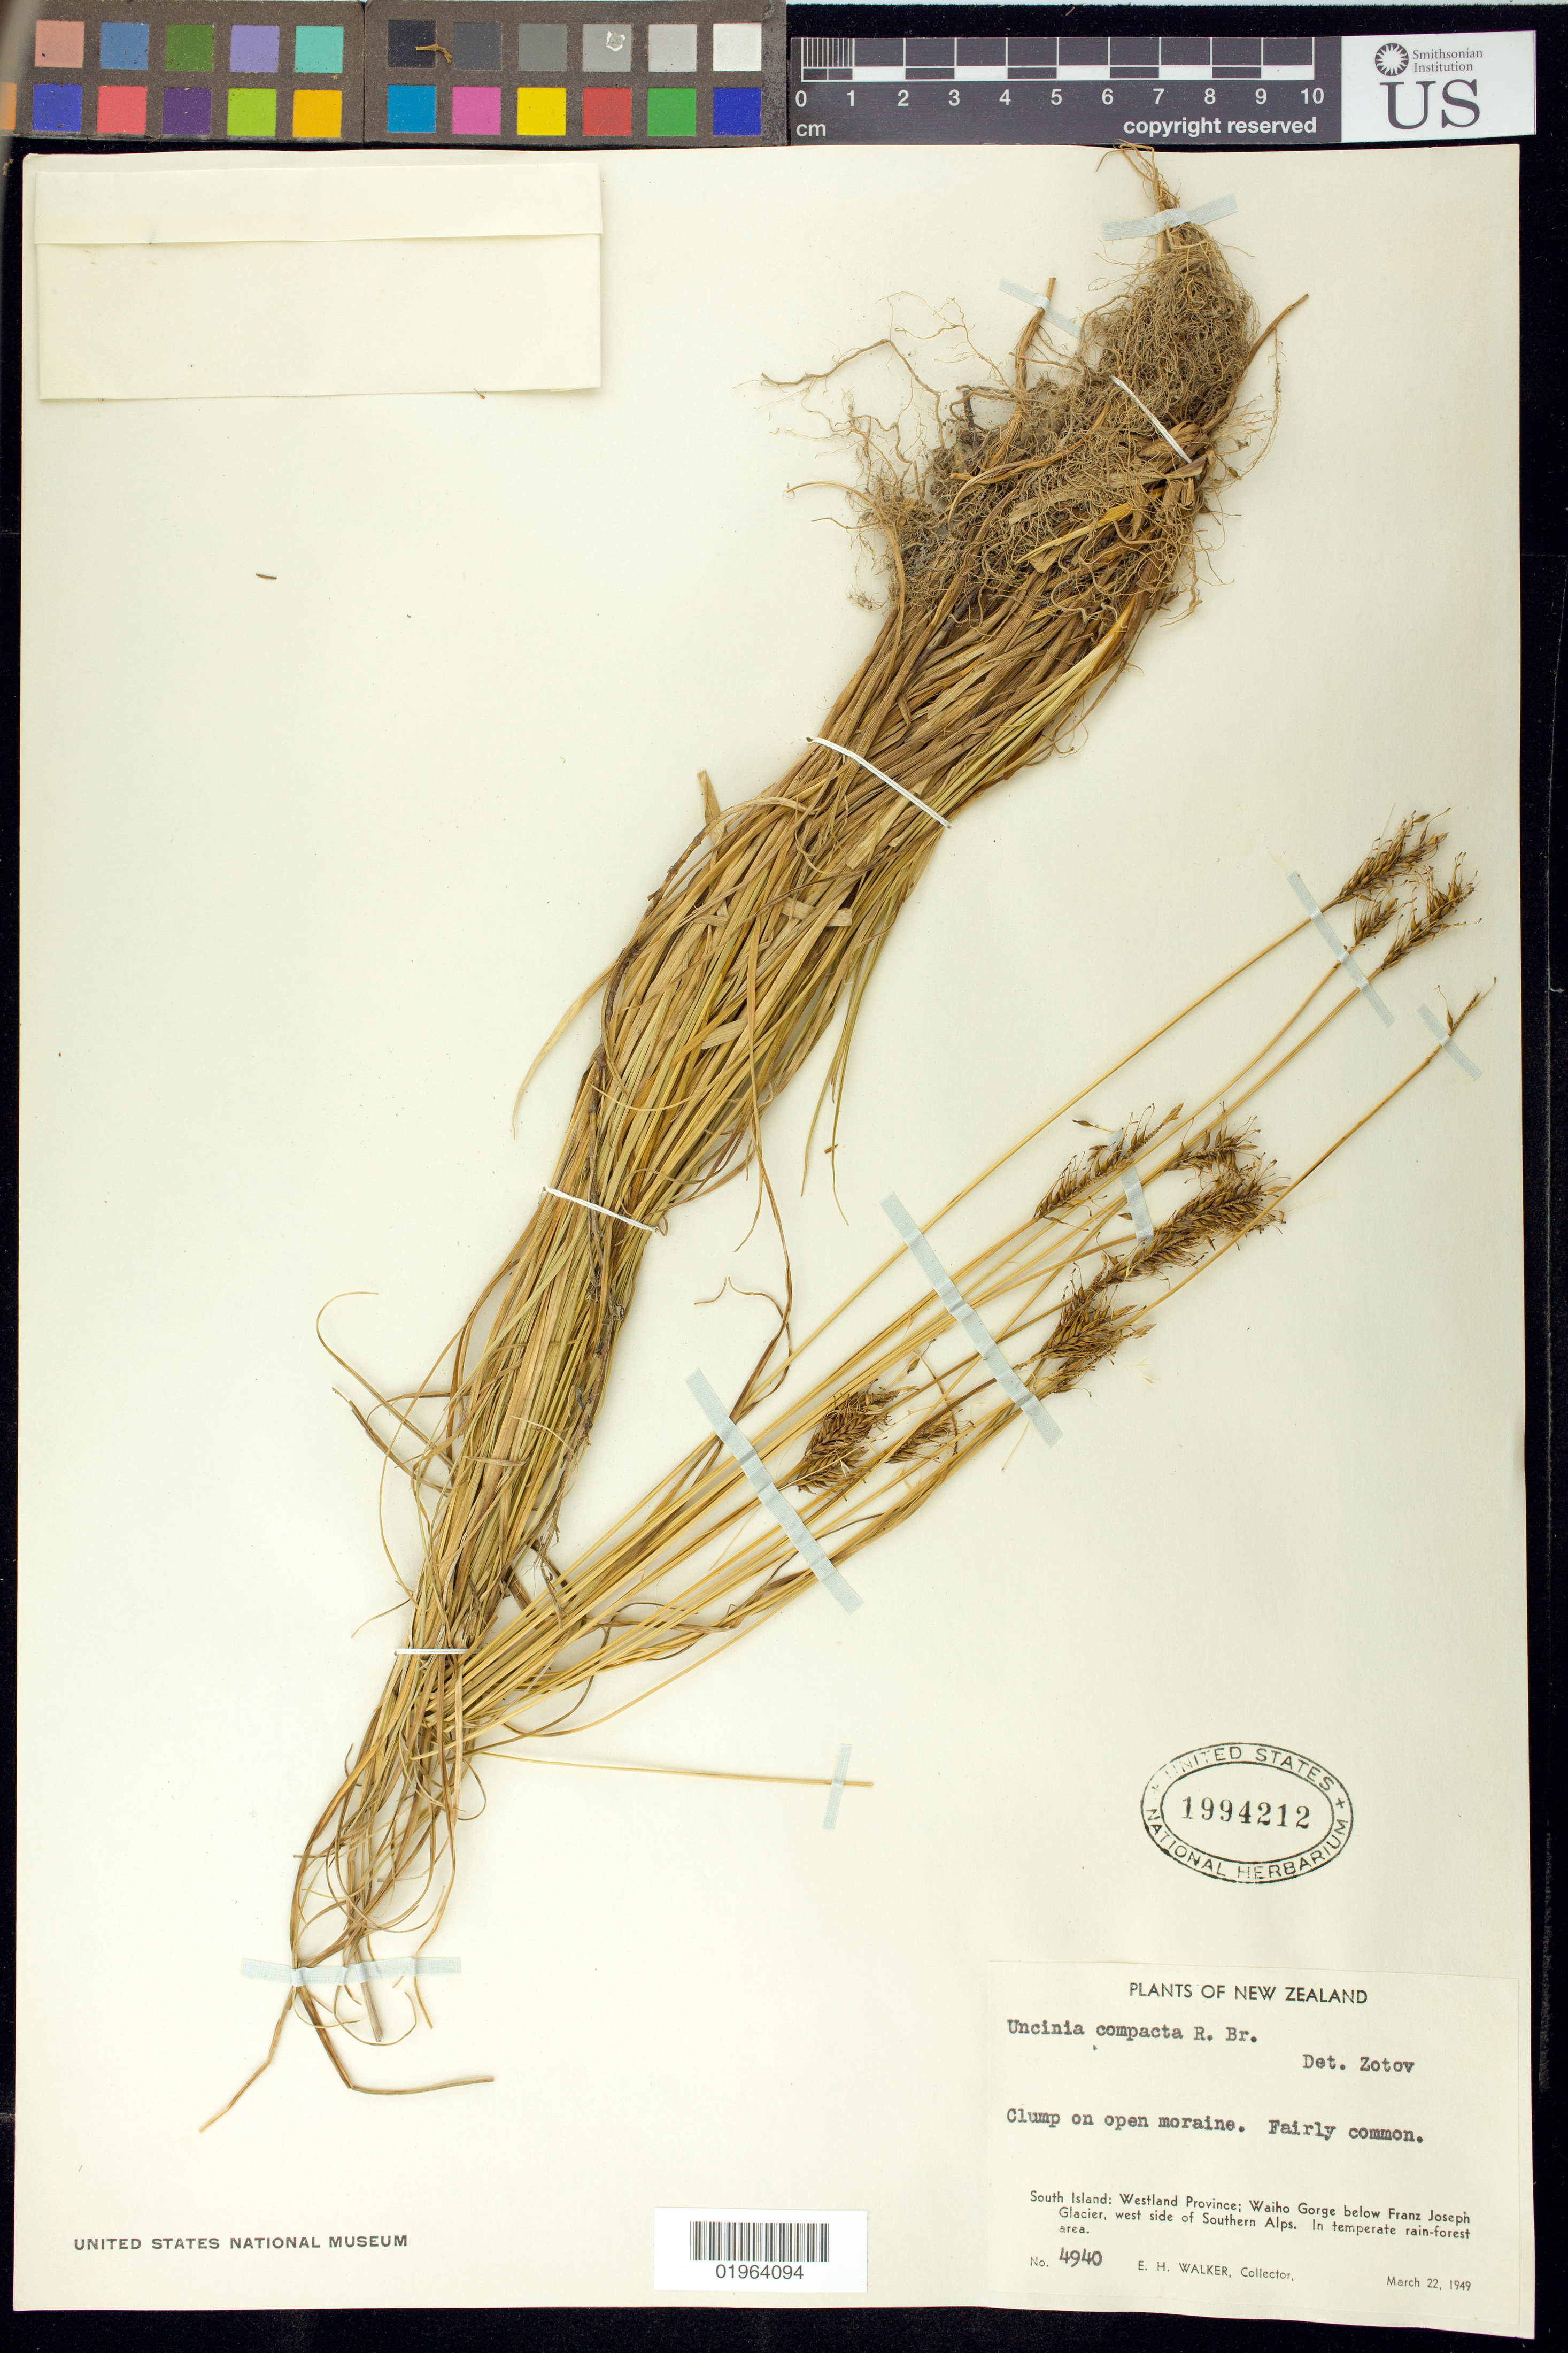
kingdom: Plantae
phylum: Tracheophyta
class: Liliopsida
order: Poales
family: Cyperaceae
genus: Carex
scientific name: Carex austrocompacta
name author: K.L. Wilson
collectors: E. H. Walker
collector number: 4940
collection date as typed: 22 Mar 1949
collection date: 1949-03-22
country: New Zealand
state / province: West Coast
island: South Island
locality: Waiho Gorge below Franz Joseph Glacier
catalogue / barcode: US 1994212